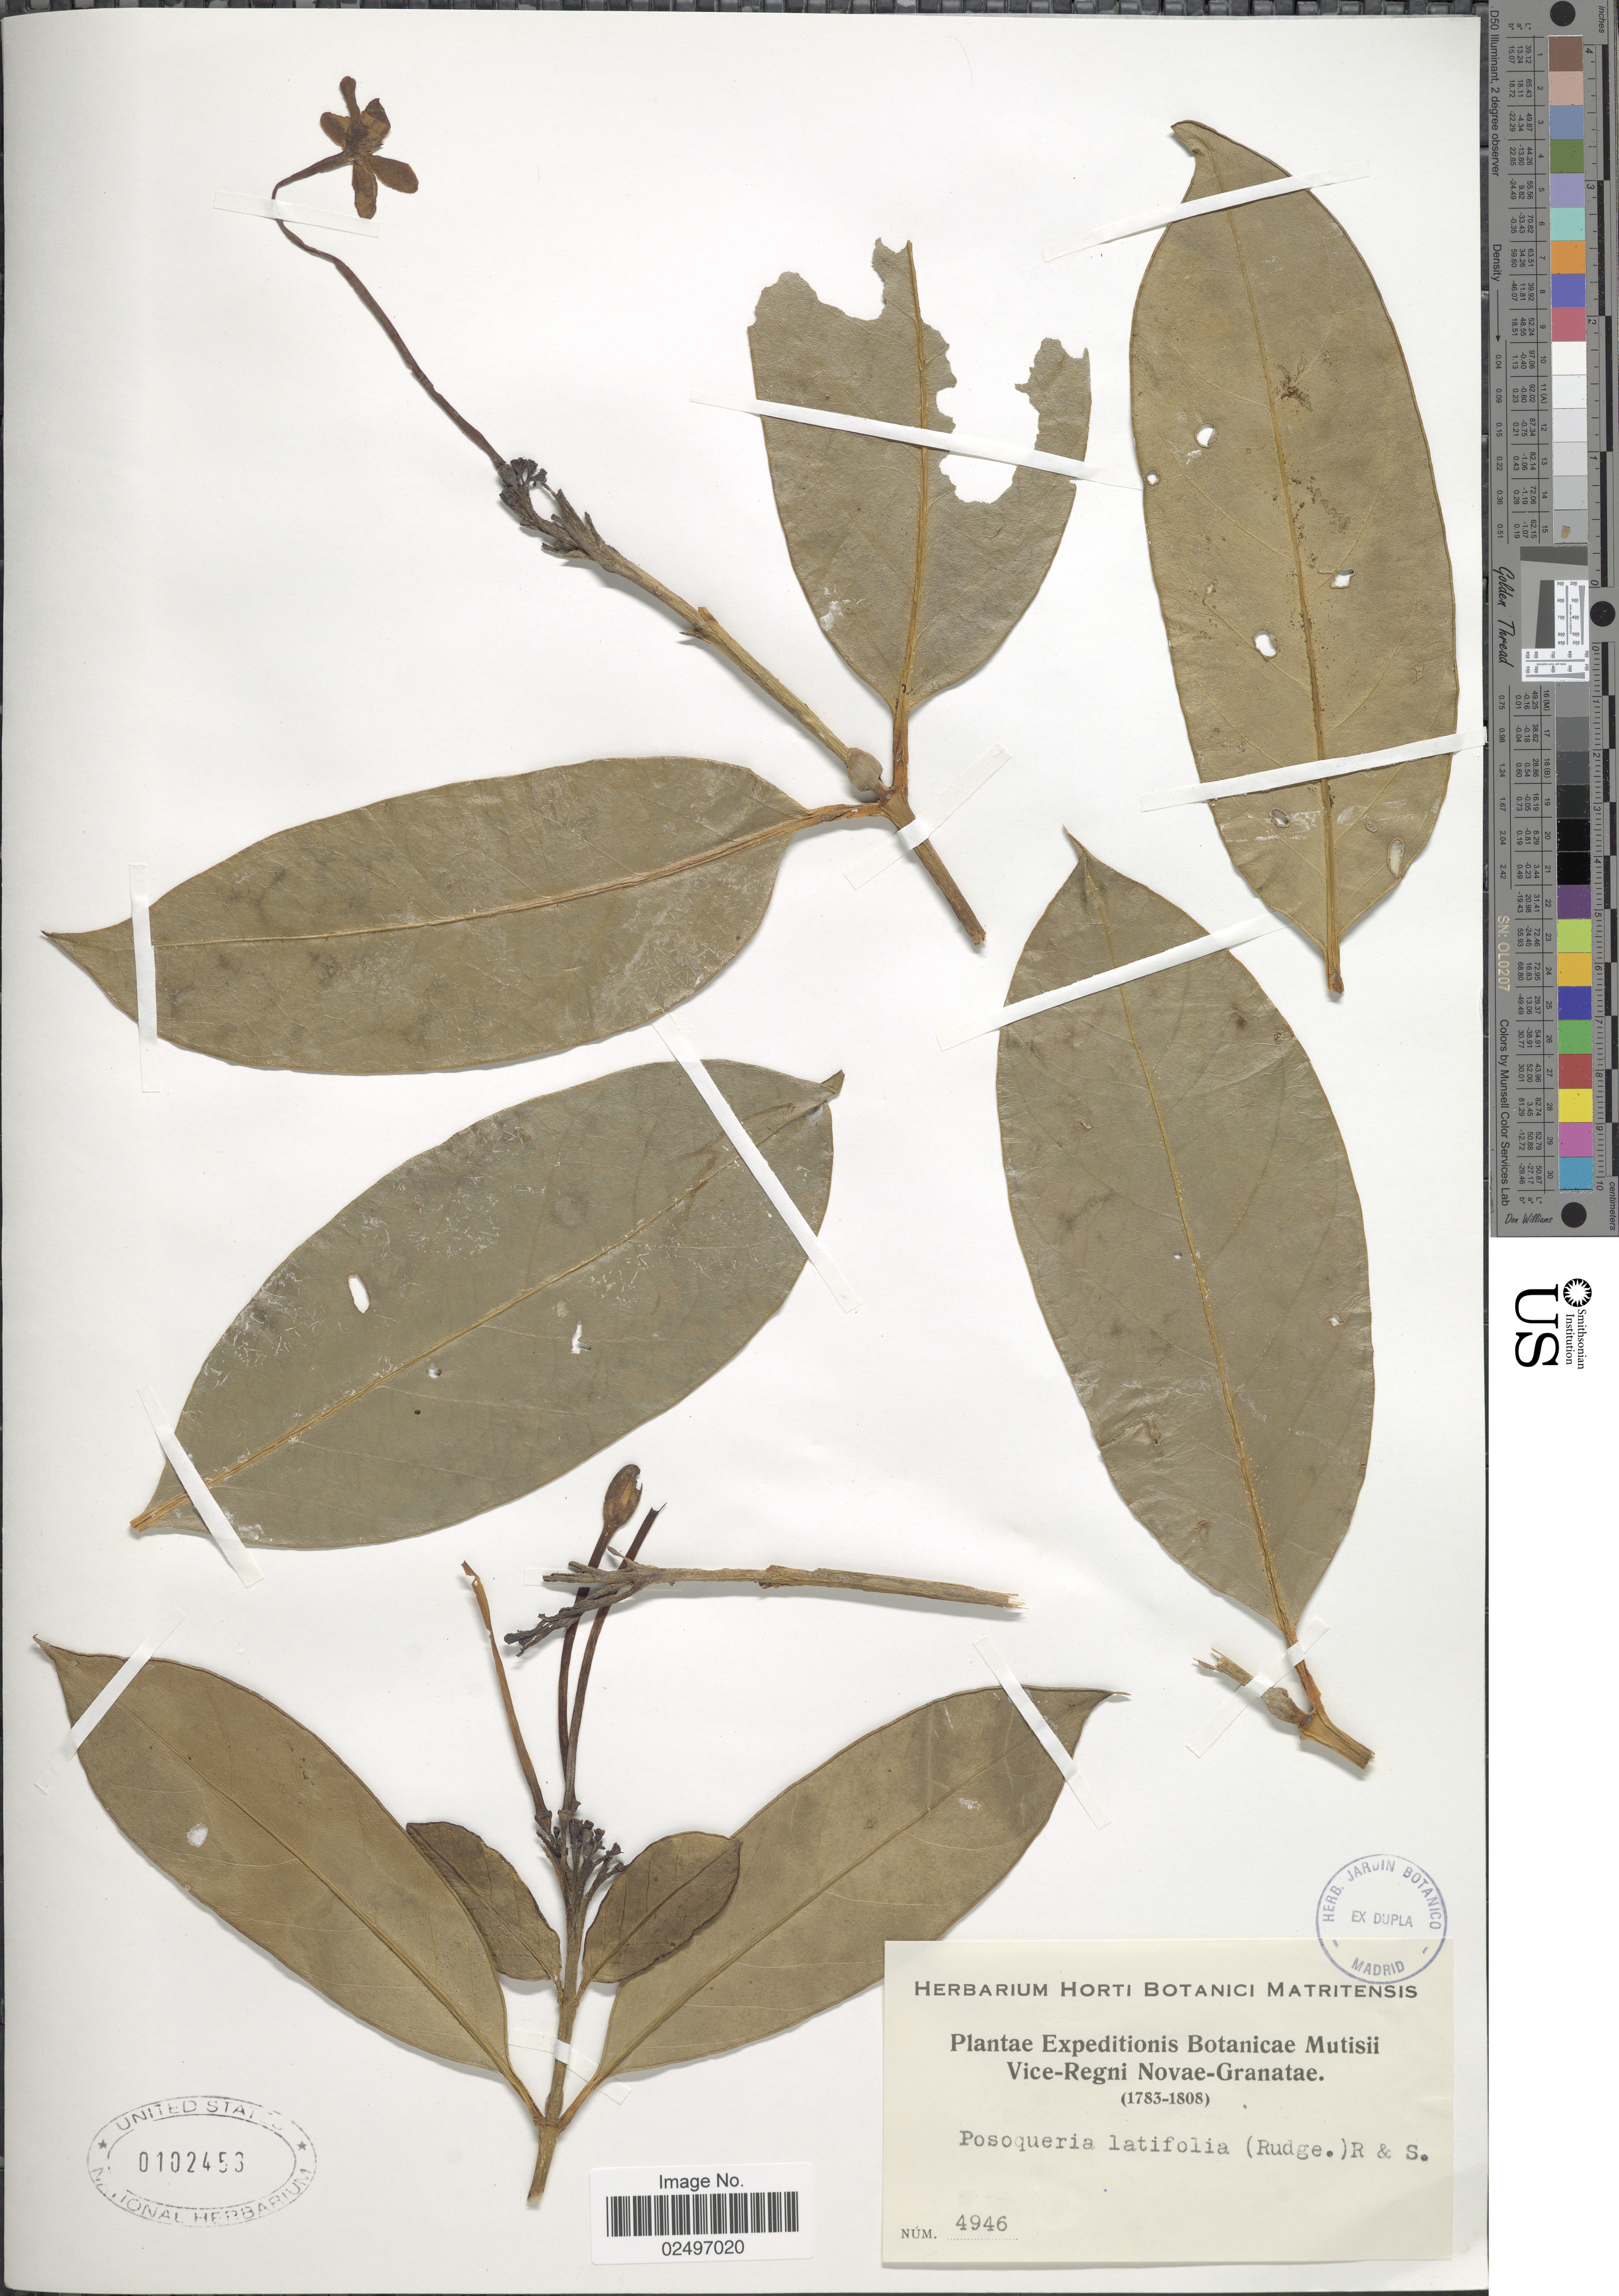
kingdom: Plantae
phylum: Tracheophyta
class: Magnoliopsida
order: Gentianales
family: Rubiaceae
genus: Posoqueria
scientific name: Posoqueria latifolia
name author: (Rudge) Roem. & Schult.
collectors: ex herb. Horti Botanici Matritensis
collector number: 4946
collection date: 1783/1808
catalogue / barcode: US 102453